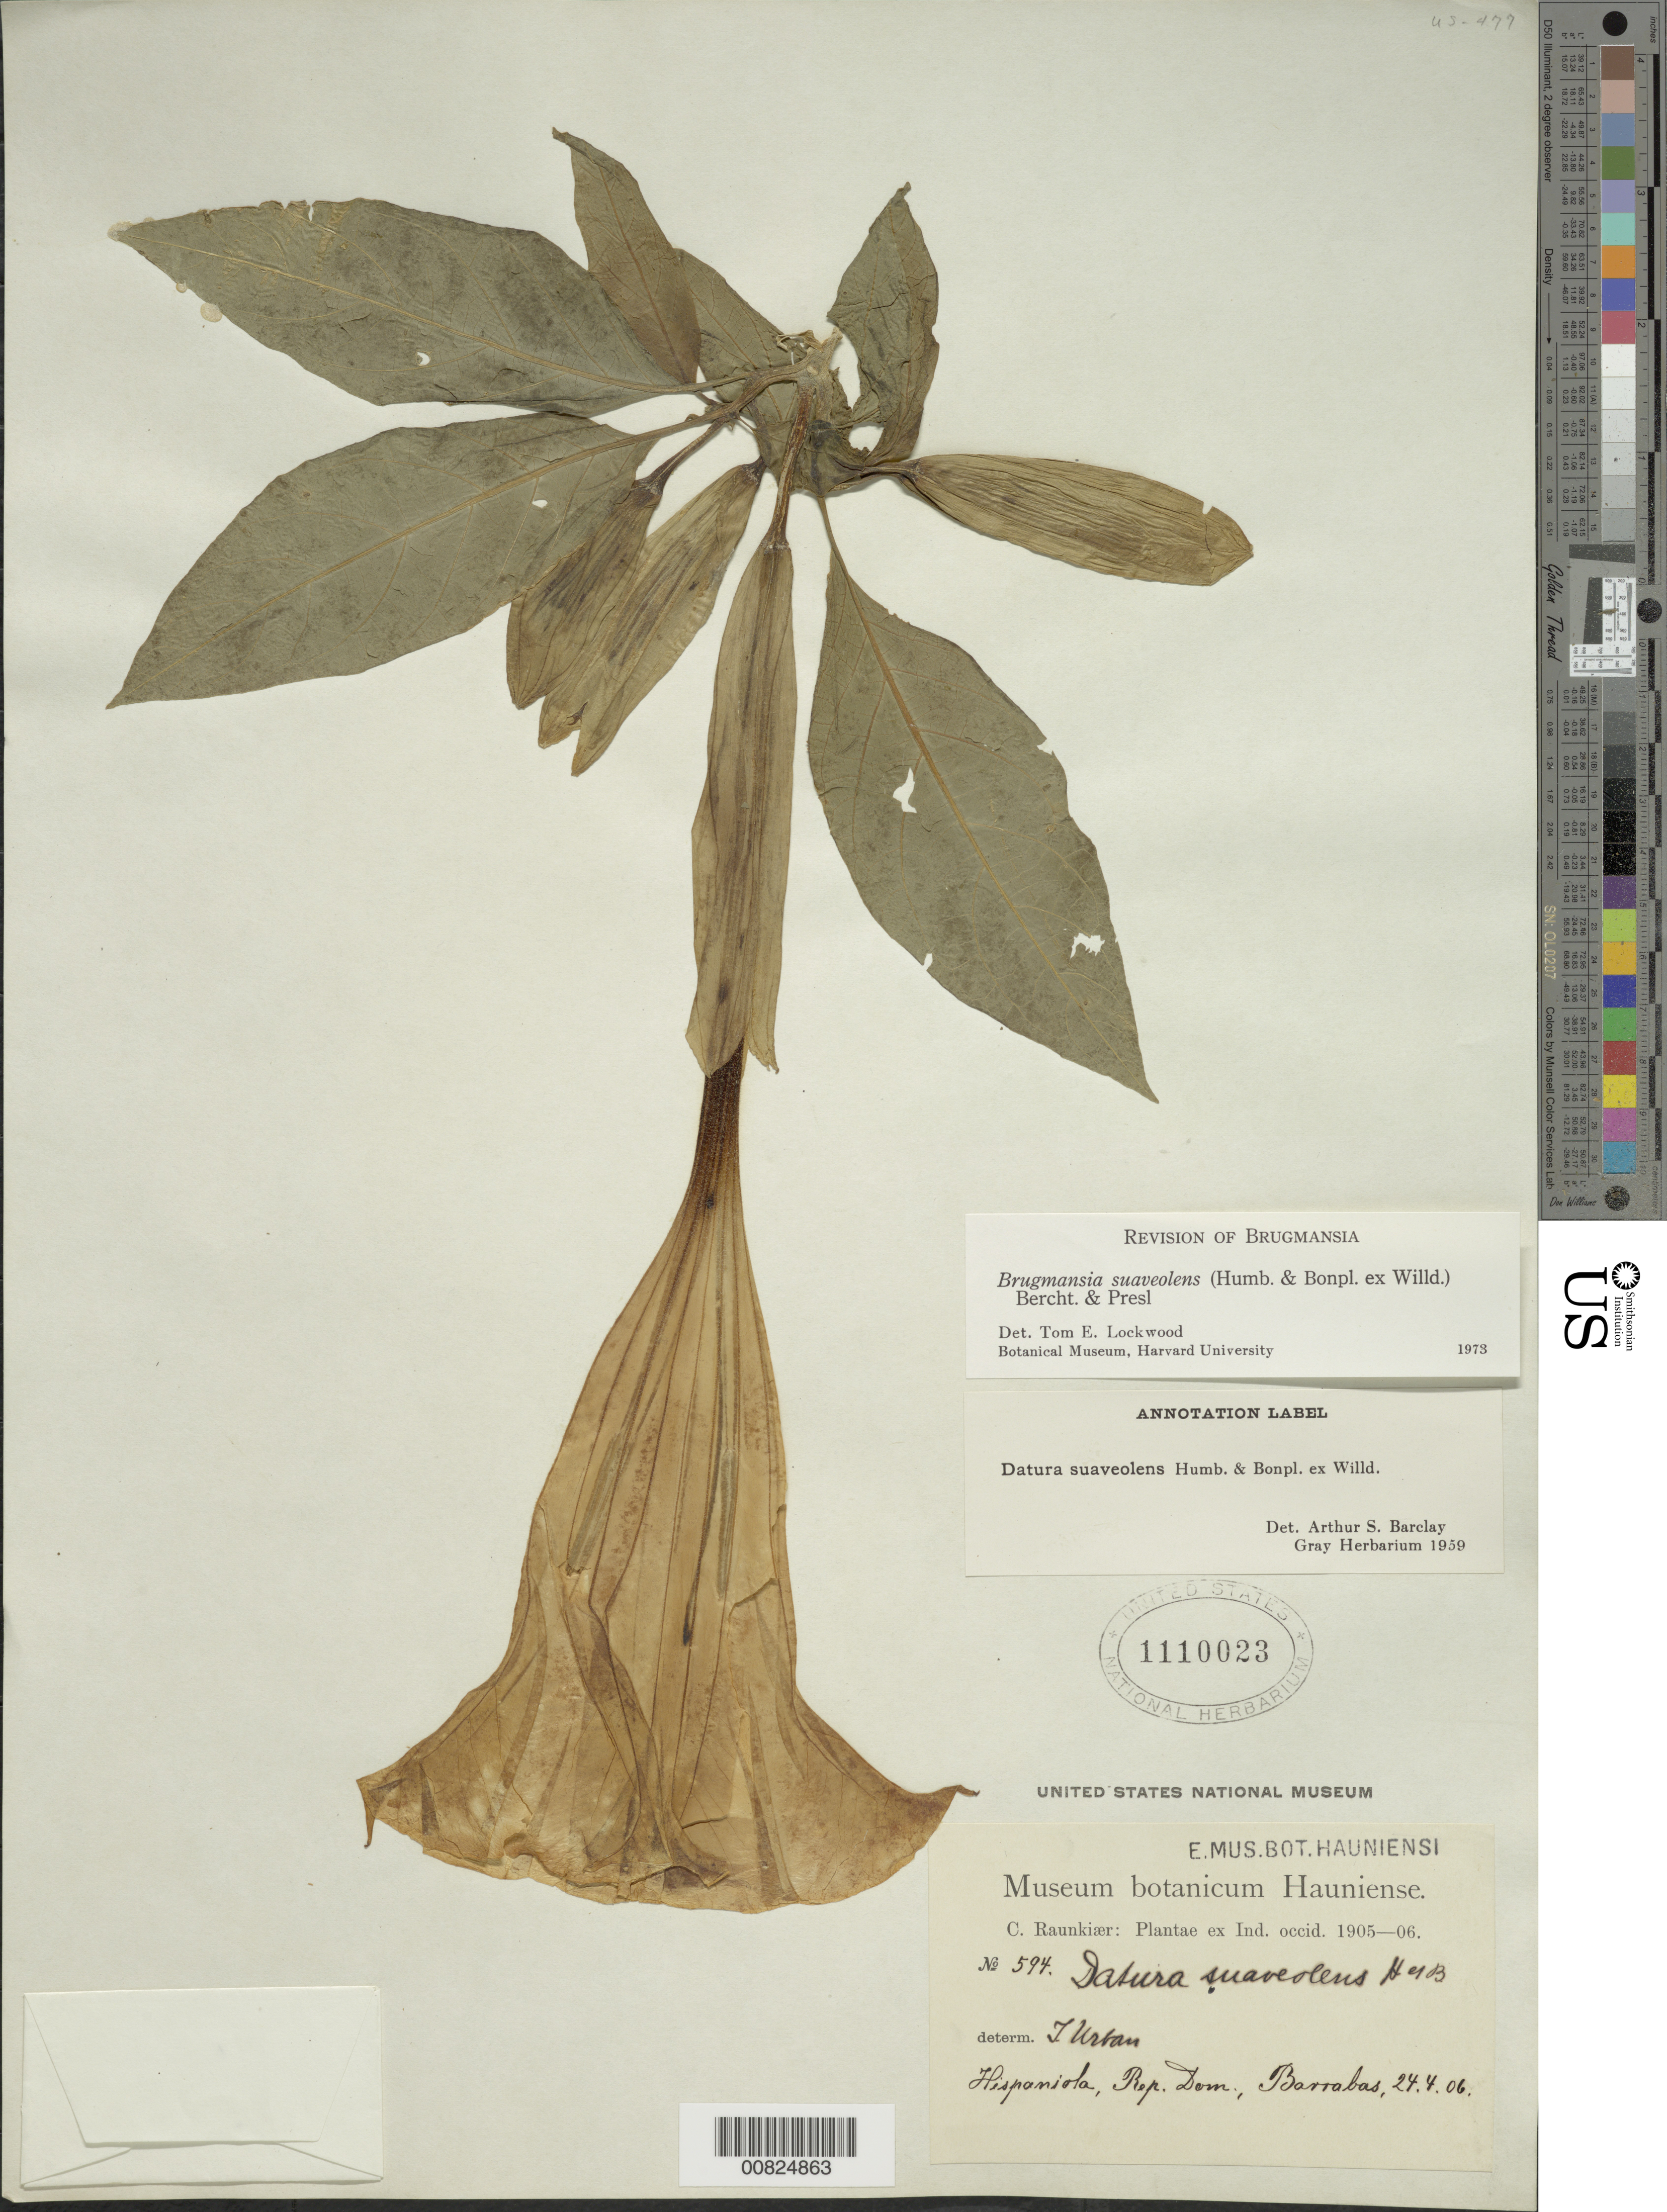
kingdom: Plantae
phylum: Tracheophyta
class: Magnoliopsida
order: Solanales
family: Solanaceae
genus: Brugmansia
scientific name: Brugmansia suaveolens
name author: (Humb. & Bonpl. ex Willd.) Brecht. & J. Presl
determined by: Lockwood, T. E.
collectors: C. C. Raunkiaer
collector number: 594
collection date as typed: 24 Apr 1906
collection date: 1906-04-24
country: Dominican Republic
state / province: Puerto Plata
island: Hispaniola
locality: Barrabas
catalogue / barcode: US 1110023